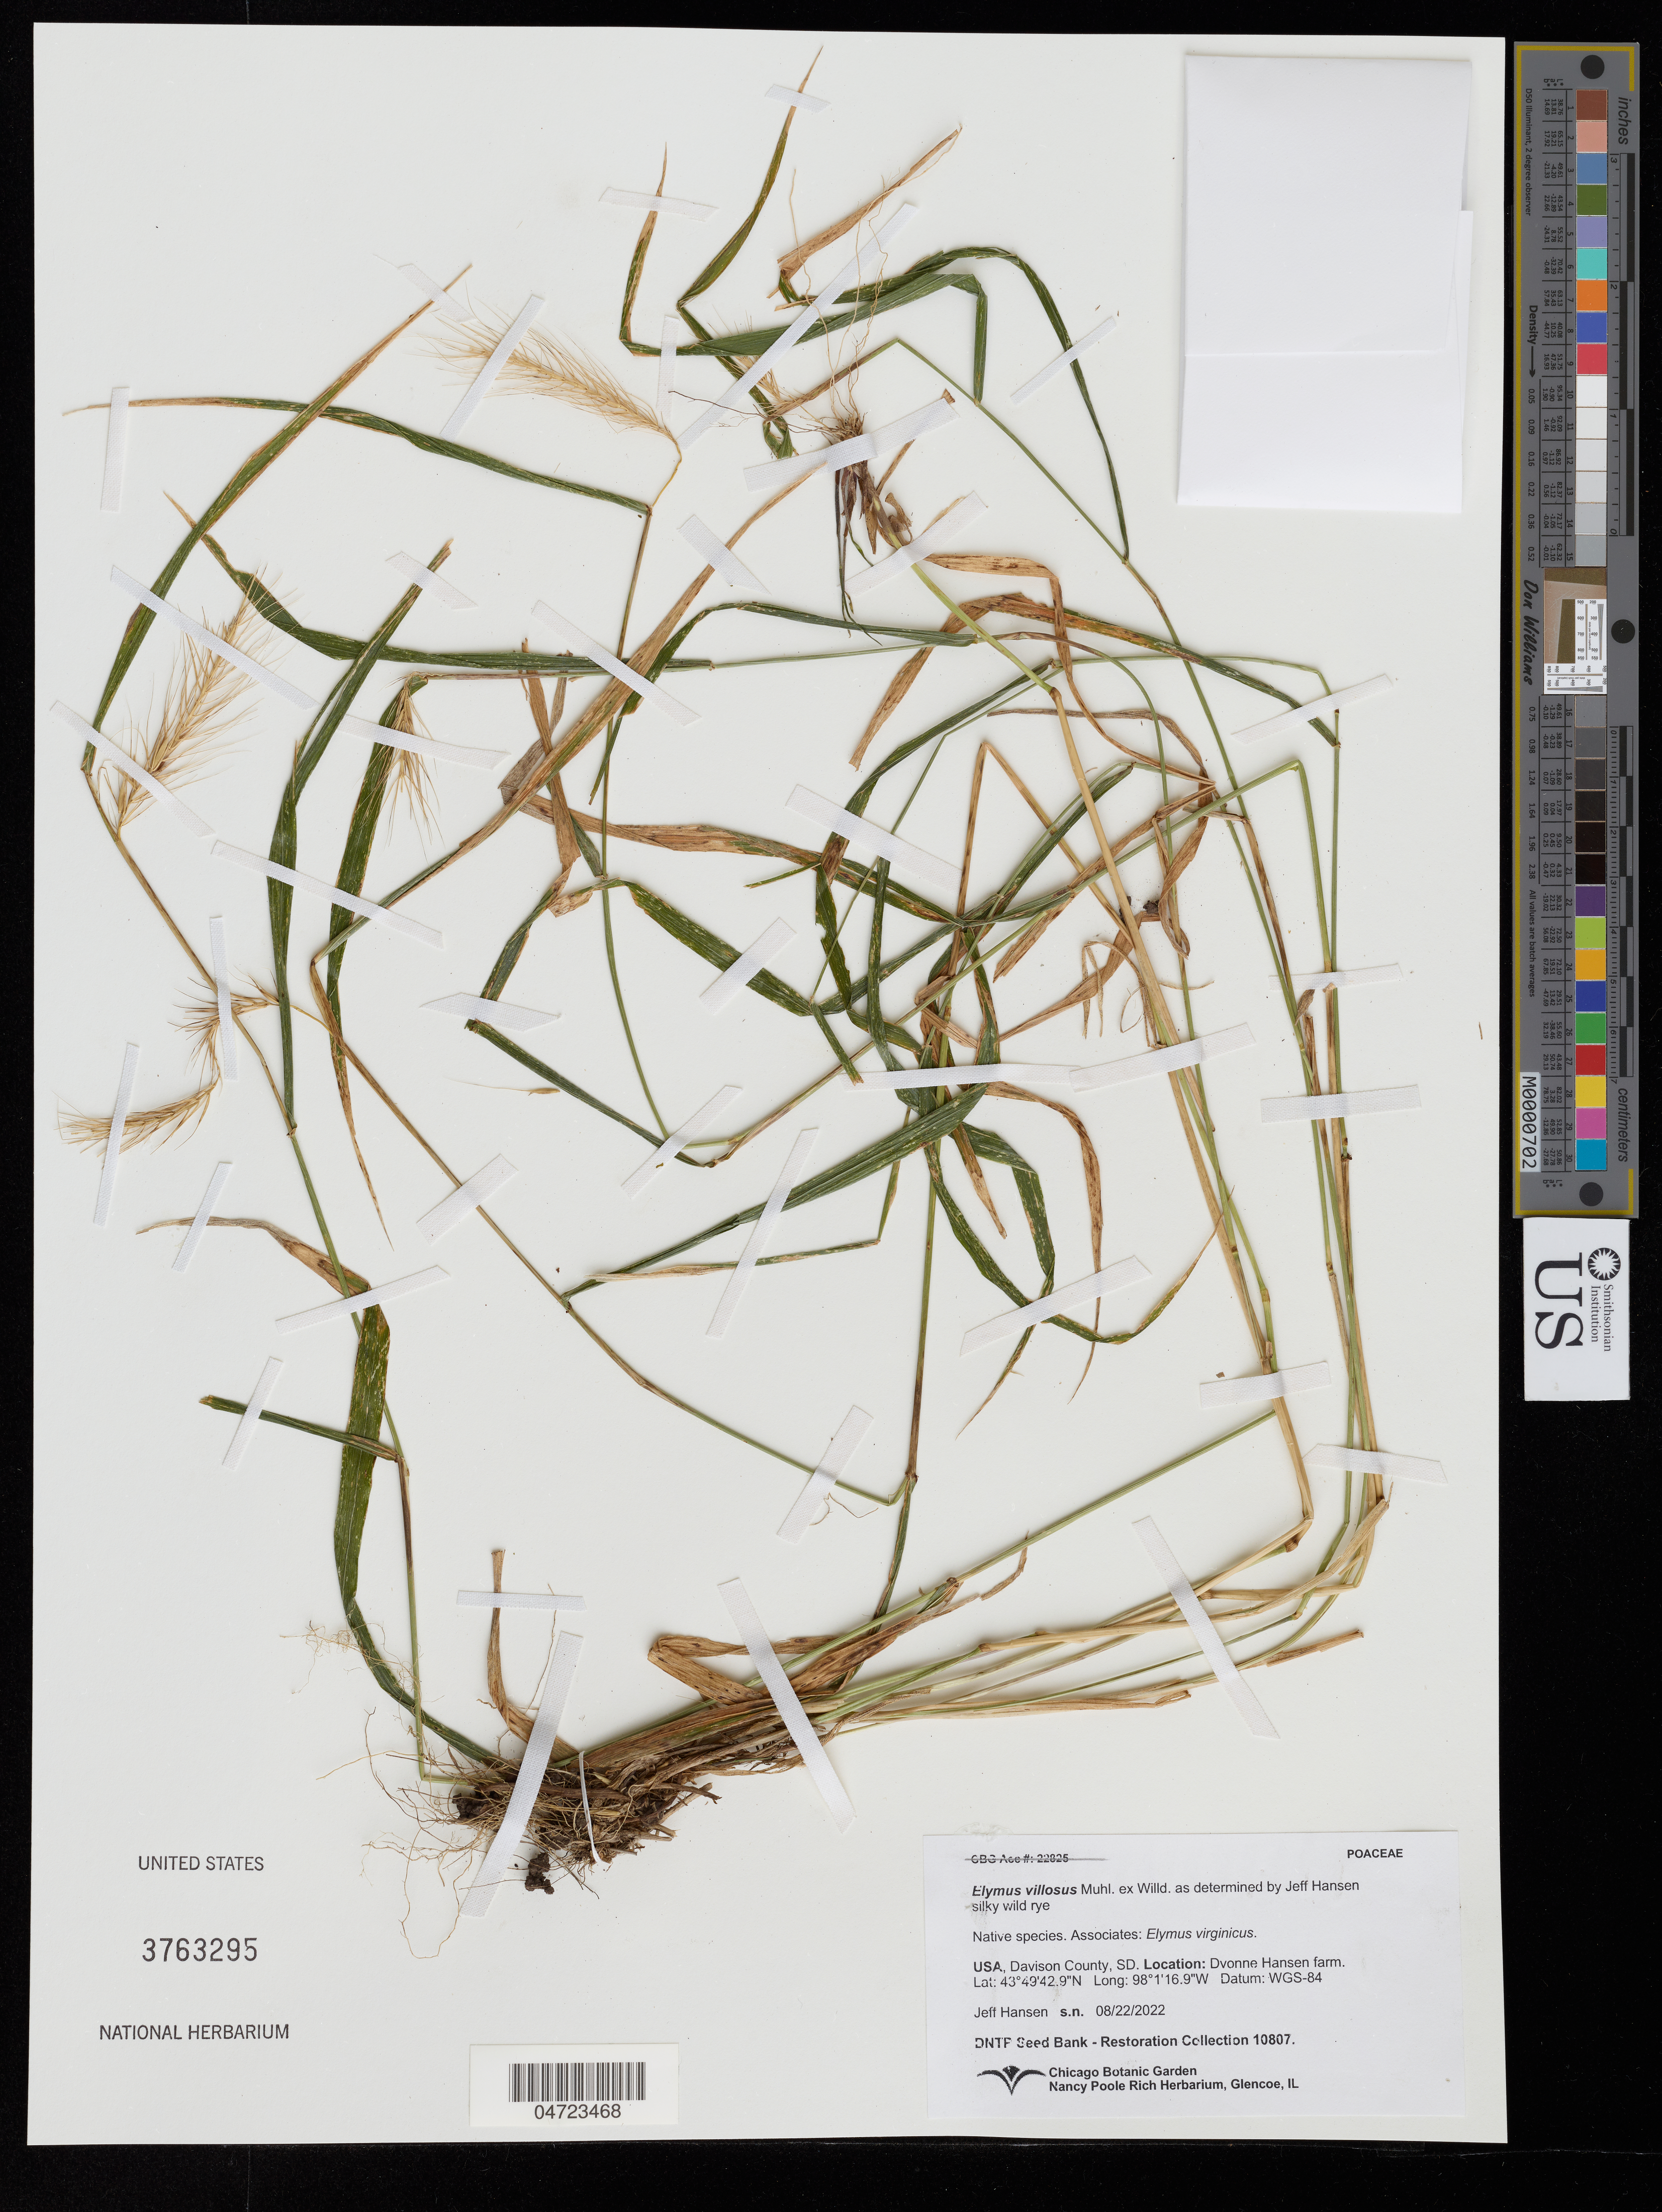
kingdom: Plantae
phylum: Tracheophyta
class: Liliopsida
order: Poales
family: Poaceae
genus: Elymus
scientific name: Elymus villosus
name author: Muhl. ex Willd.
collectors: J. Hansen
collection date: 2022-08-22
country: United States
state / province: South Dakota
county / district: Davison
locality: Davison County. Dvonne Hansen farm.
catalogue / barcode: US 3763295